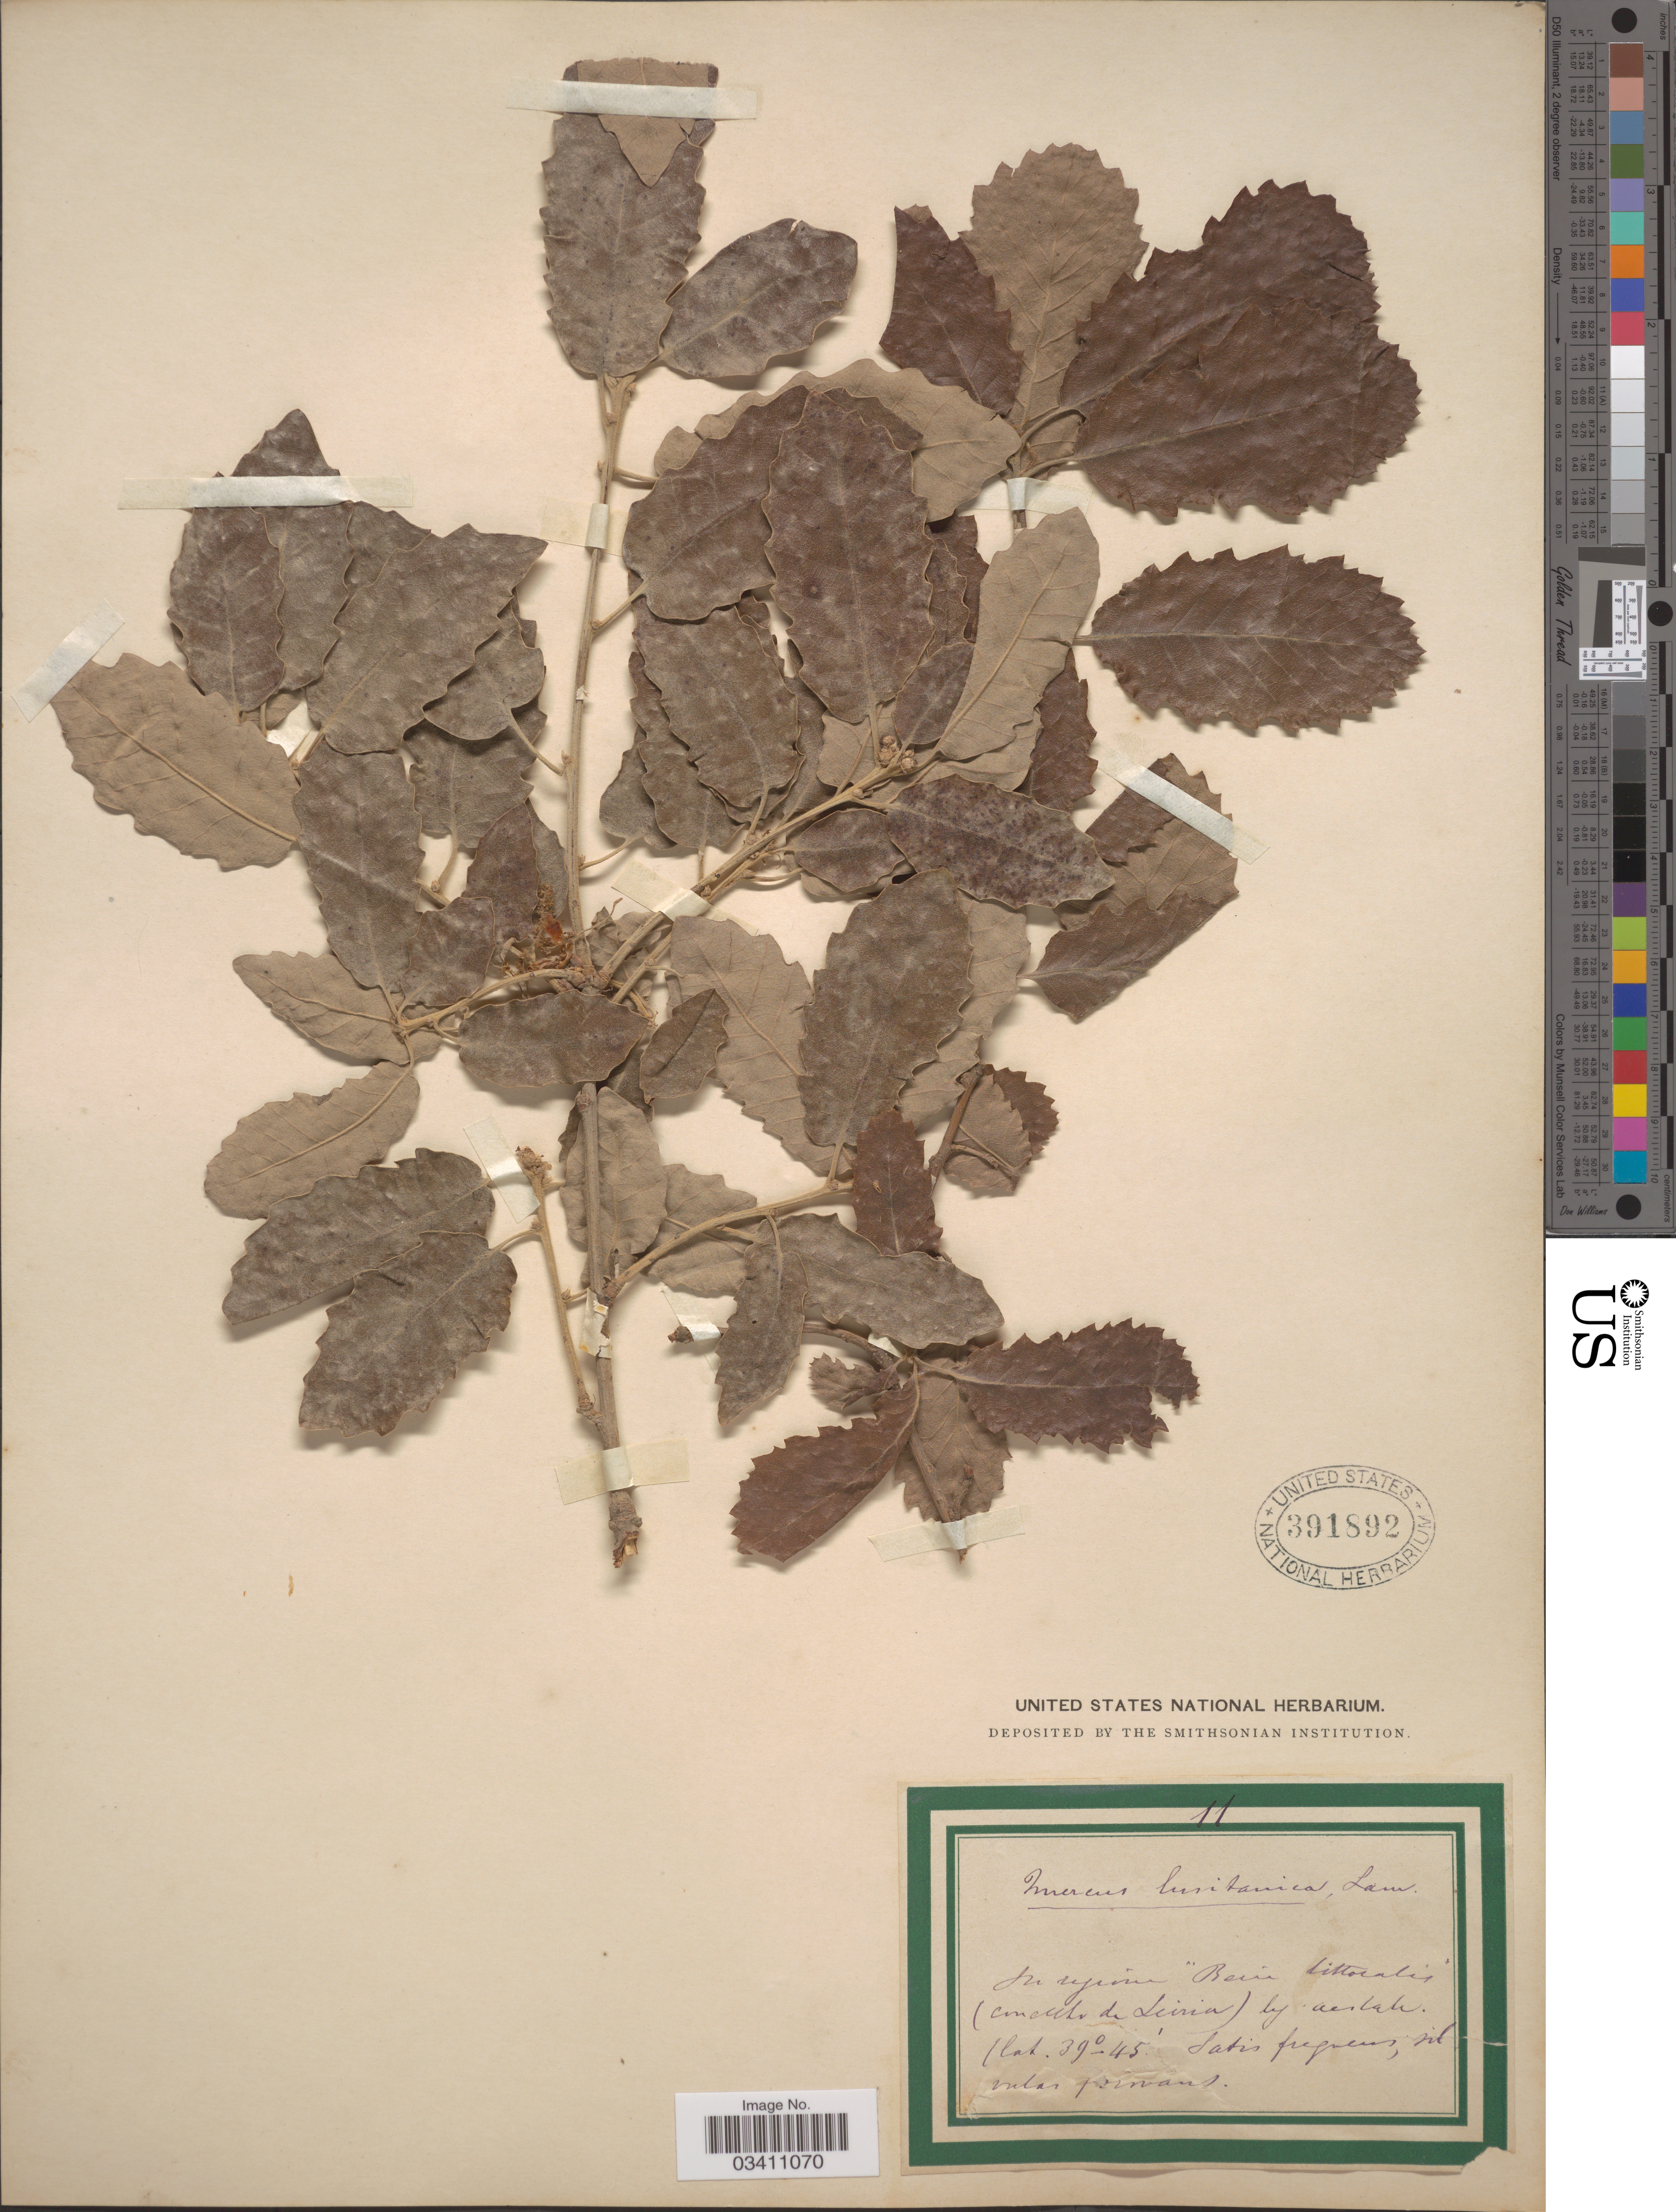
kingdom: Plantae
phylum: Tracheophyta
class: Magnoliopsida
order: Fagales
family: Fagaceae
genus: Quercus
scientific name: Quercus lusitanica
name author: Lam.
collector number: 11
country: Portugal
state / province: Leiria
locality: In regione "Beira littoralis" (concelko de Leiria). Aestate. [interpreted]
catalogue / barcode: US 391892